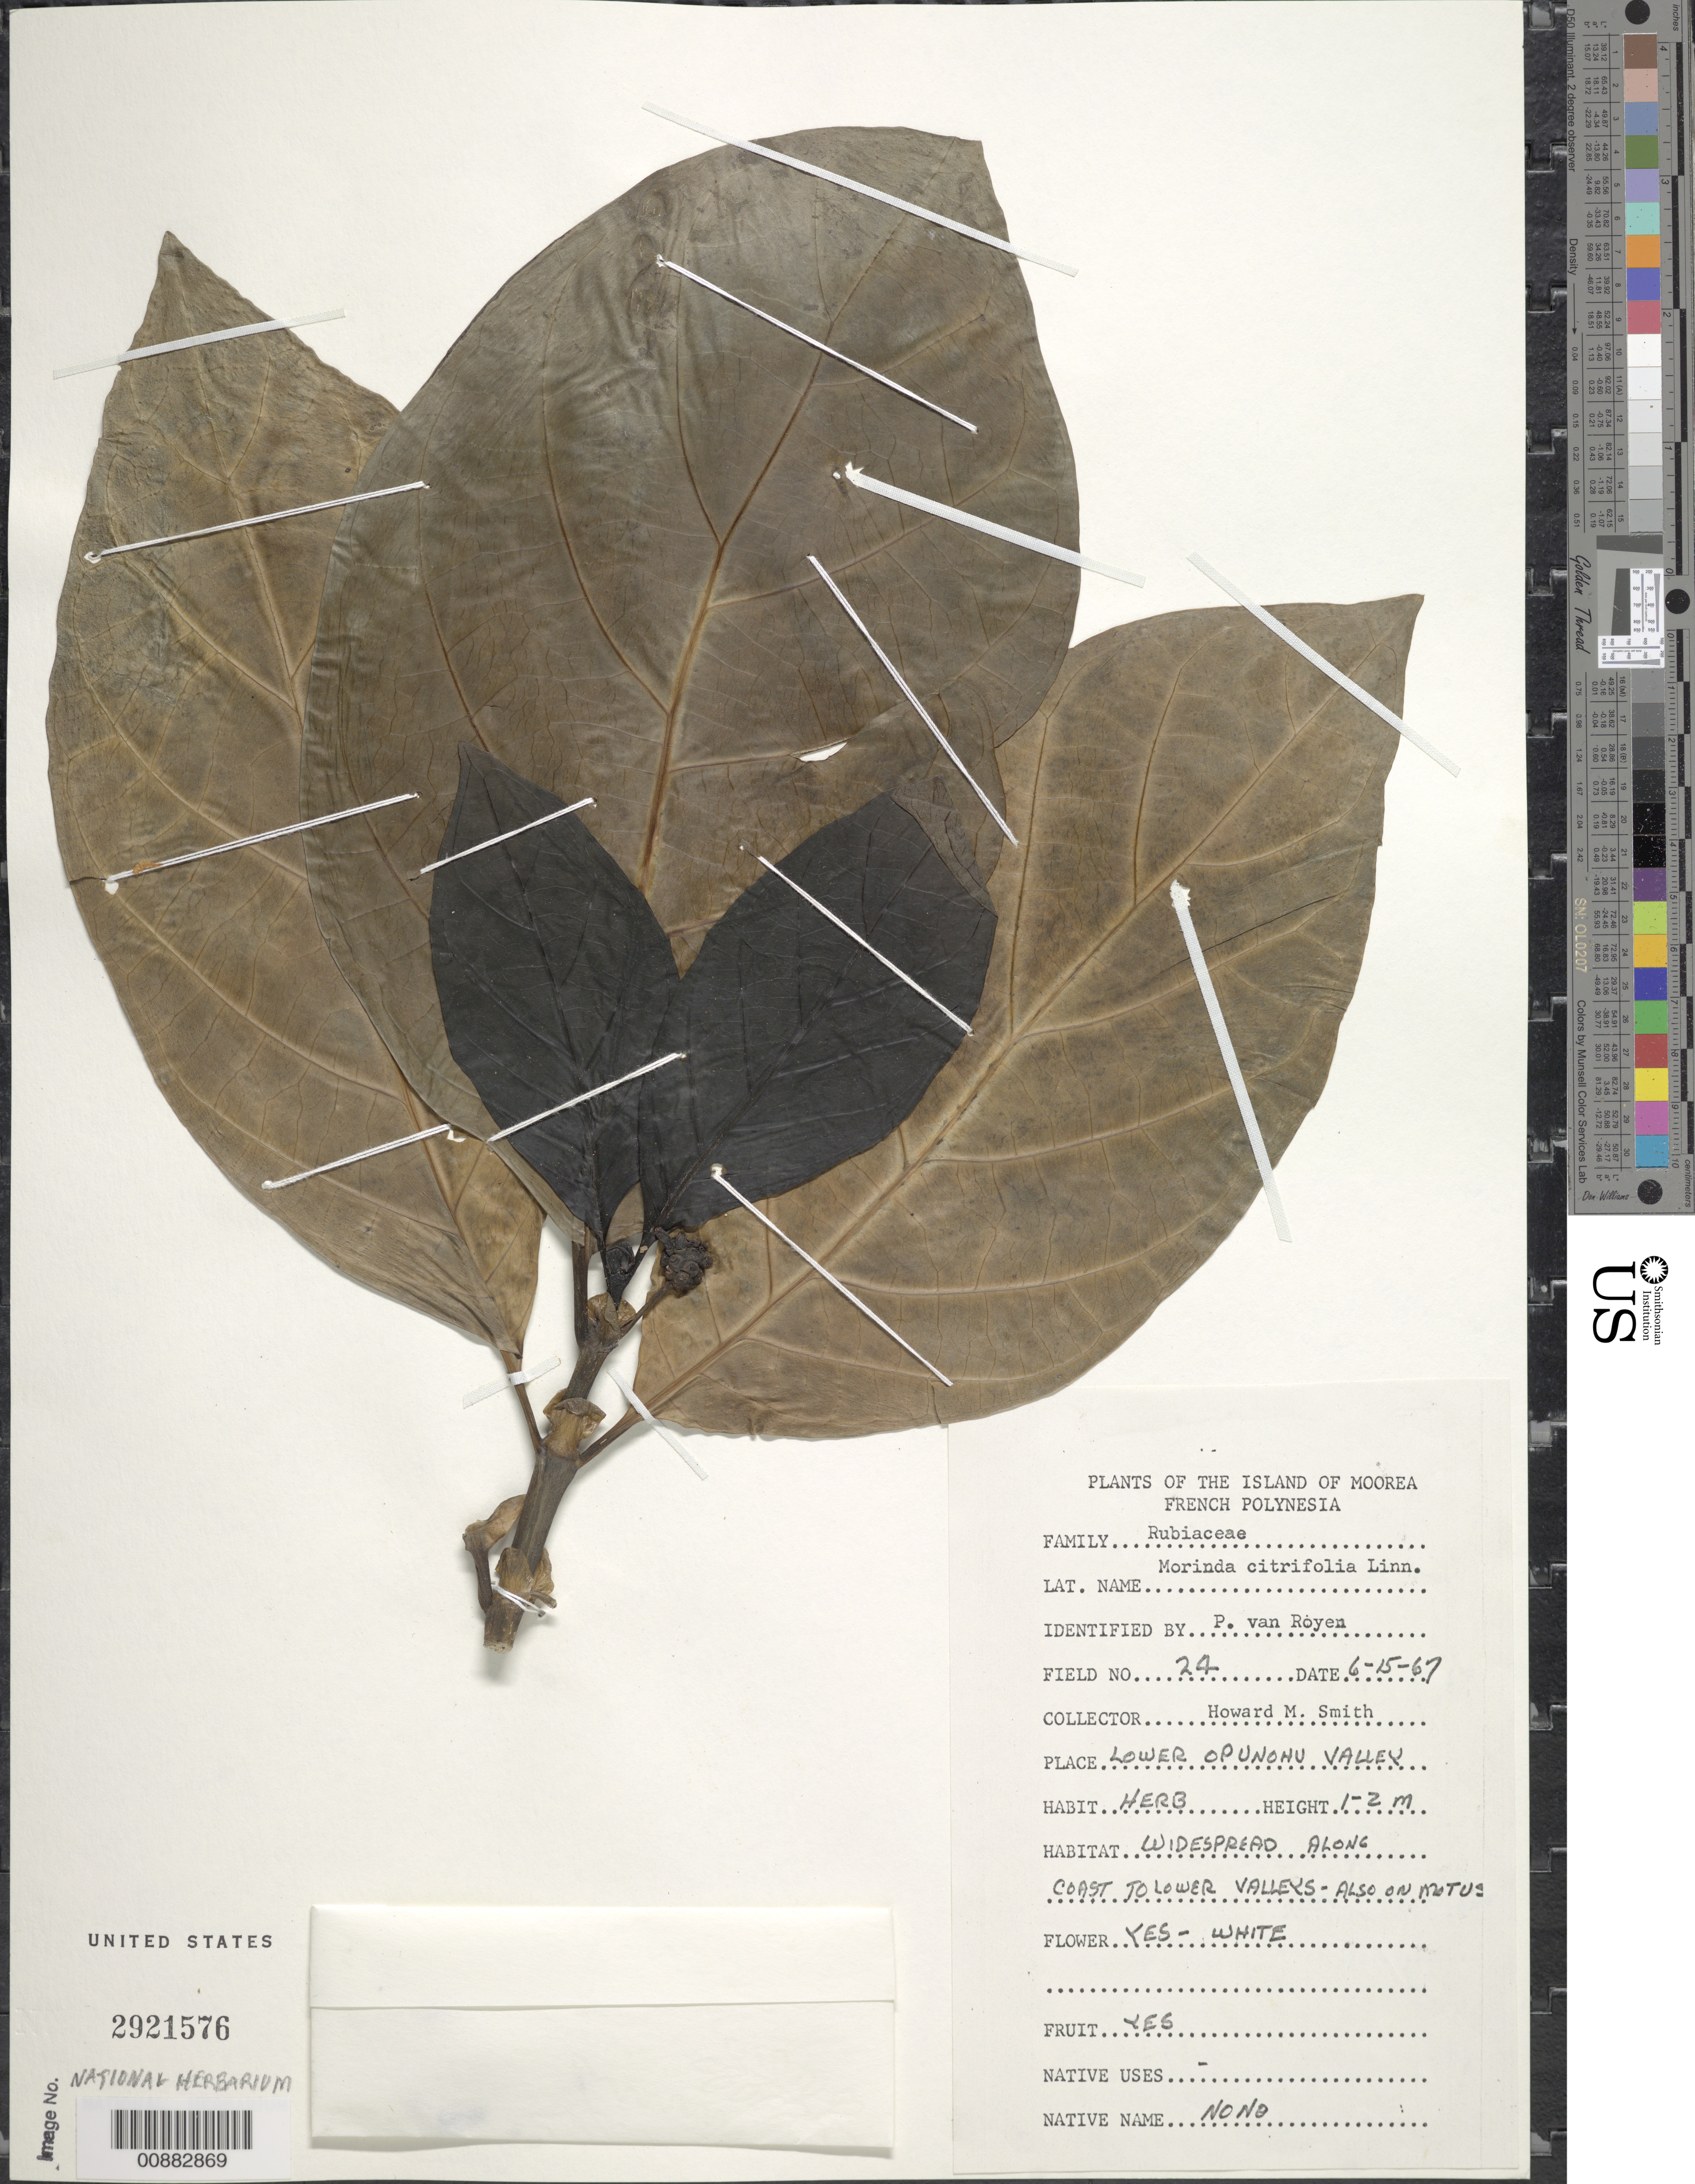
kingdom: Plantae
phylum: Tracheophyta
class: Magnoliopsida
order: Gentianales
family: Rubiaceae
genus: Morinda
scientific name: Morinda citrifolia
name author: L.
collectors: H. M. Smith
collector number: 24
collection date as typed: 15 Jun 1967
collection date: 1967-06-15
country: French Polynesia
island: Moorea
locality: Lower Opunohu Valley.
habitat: Coast to lower valleys, also on Motus.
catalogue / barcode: US 2921576